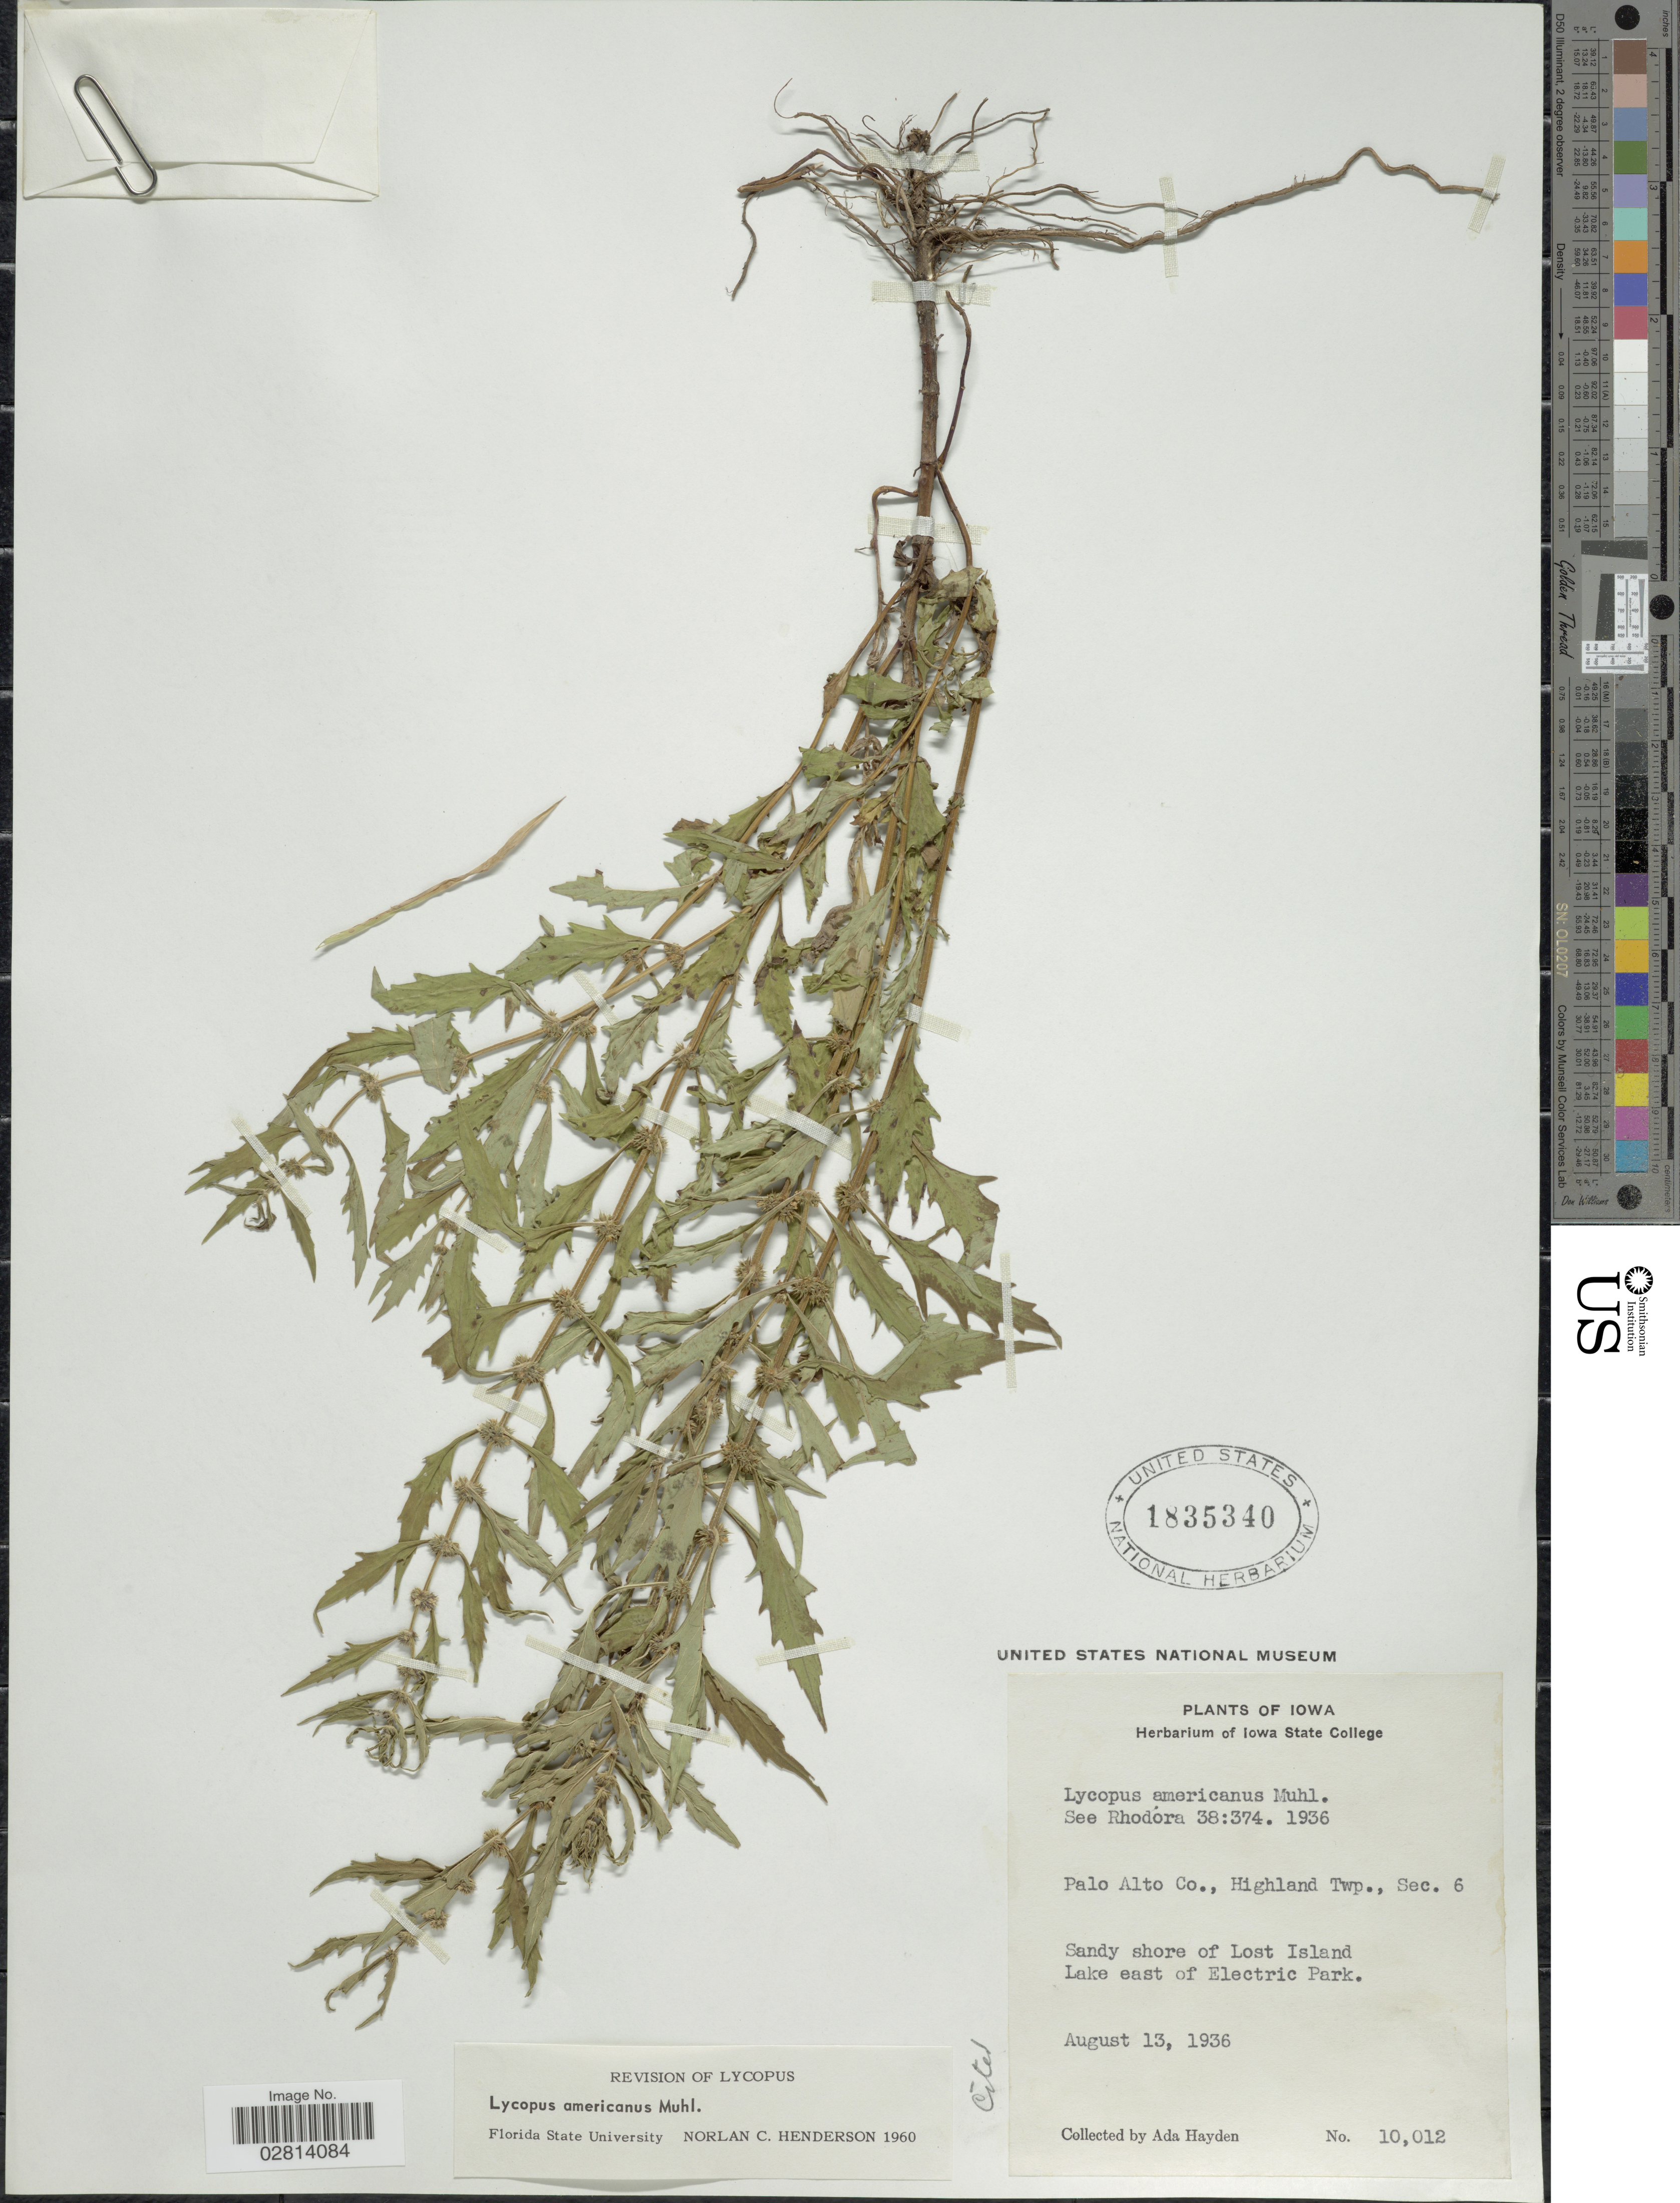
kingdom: Plantae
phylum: Tracheophyta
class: Magnoliopsida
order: Lamiales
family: Lamiaceae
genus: Lycopus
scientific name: Lycopus americanus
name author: Muhl. ex W.P.C. Barton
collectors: Ada Hayden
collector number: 10012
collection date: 1936-08-13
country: United States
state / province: Iowa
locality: Palo Alto Co., Highland Twp., Sec. 6, Sandy shore of Lost Island, Lake east of Electric Park.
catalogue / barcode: US 1835340